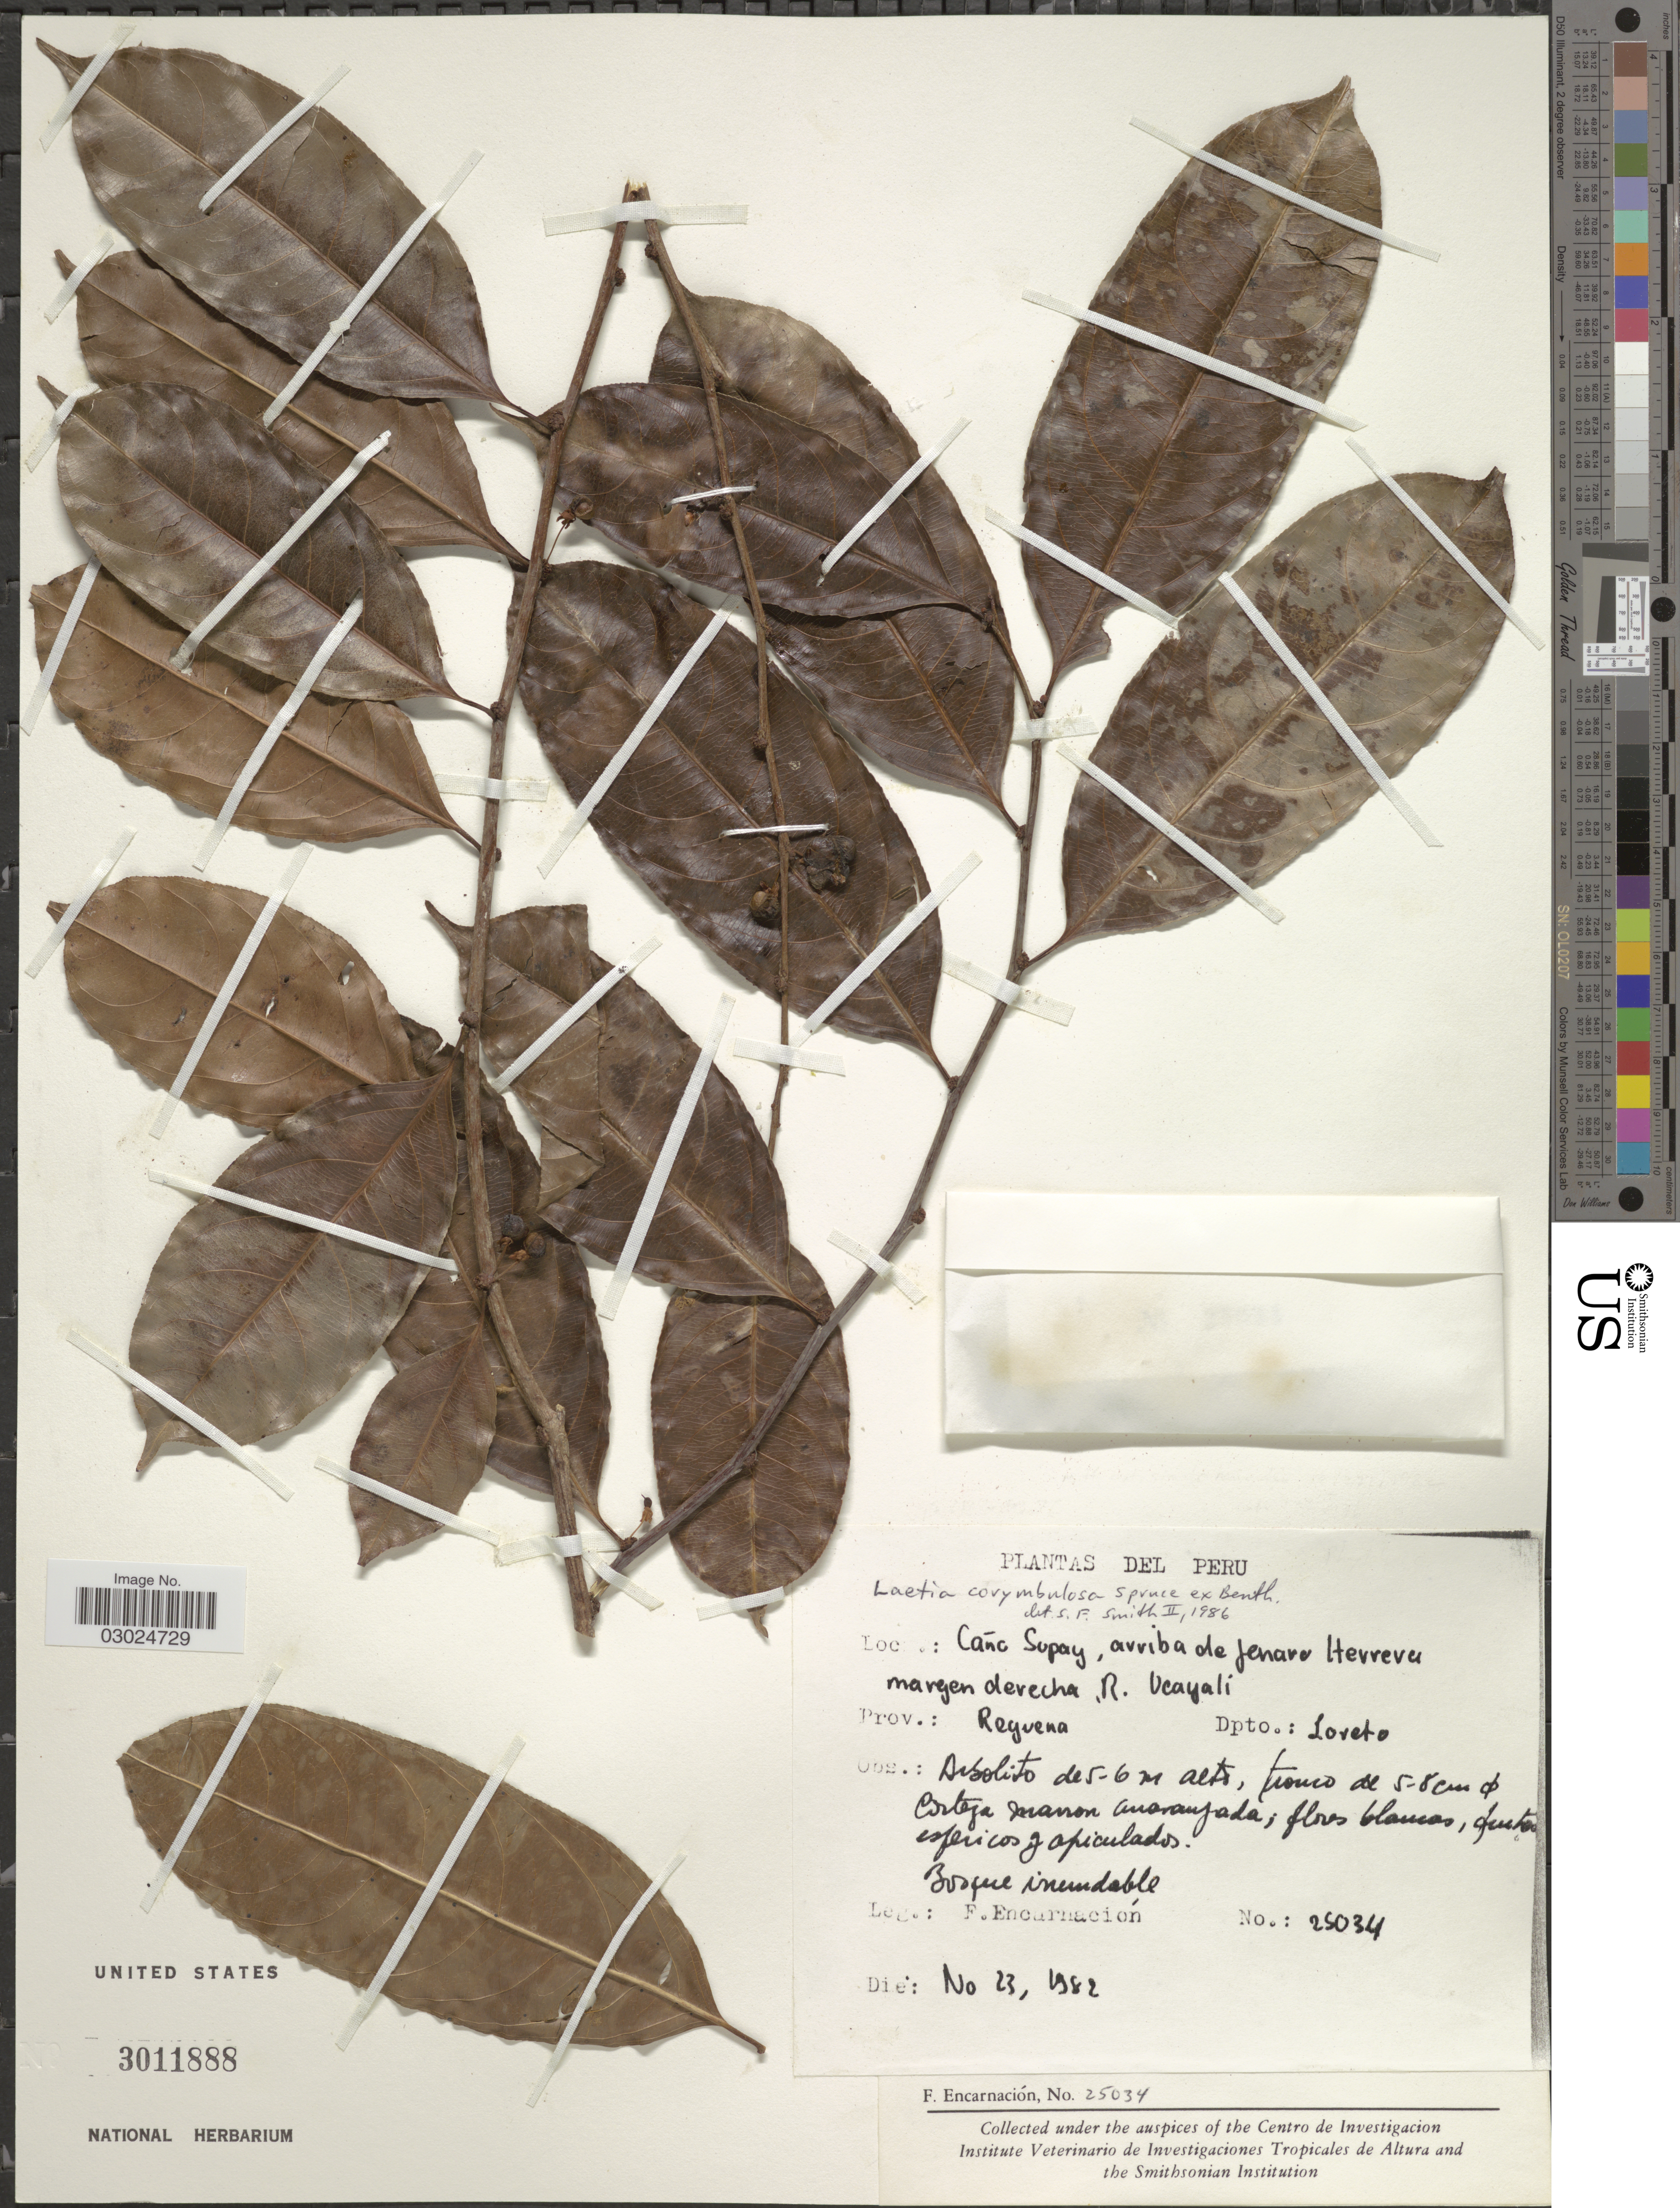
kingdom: Plantae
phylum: Tracheophyta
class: Magnoliopsida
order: Malpighiales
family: Salicaceae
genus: Laetia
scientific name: Laetia corymbulosa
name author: Spruce ex Benth.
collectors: F. Encarnación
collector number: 25034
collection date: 1982-11-23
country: Peru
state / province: Loreto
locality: Caño Supag, arriba de Jenaro Heuvera, margen derecha R. Ucayali, Prov. Requena, Dpto. Loreto.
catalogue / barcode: US 3011888